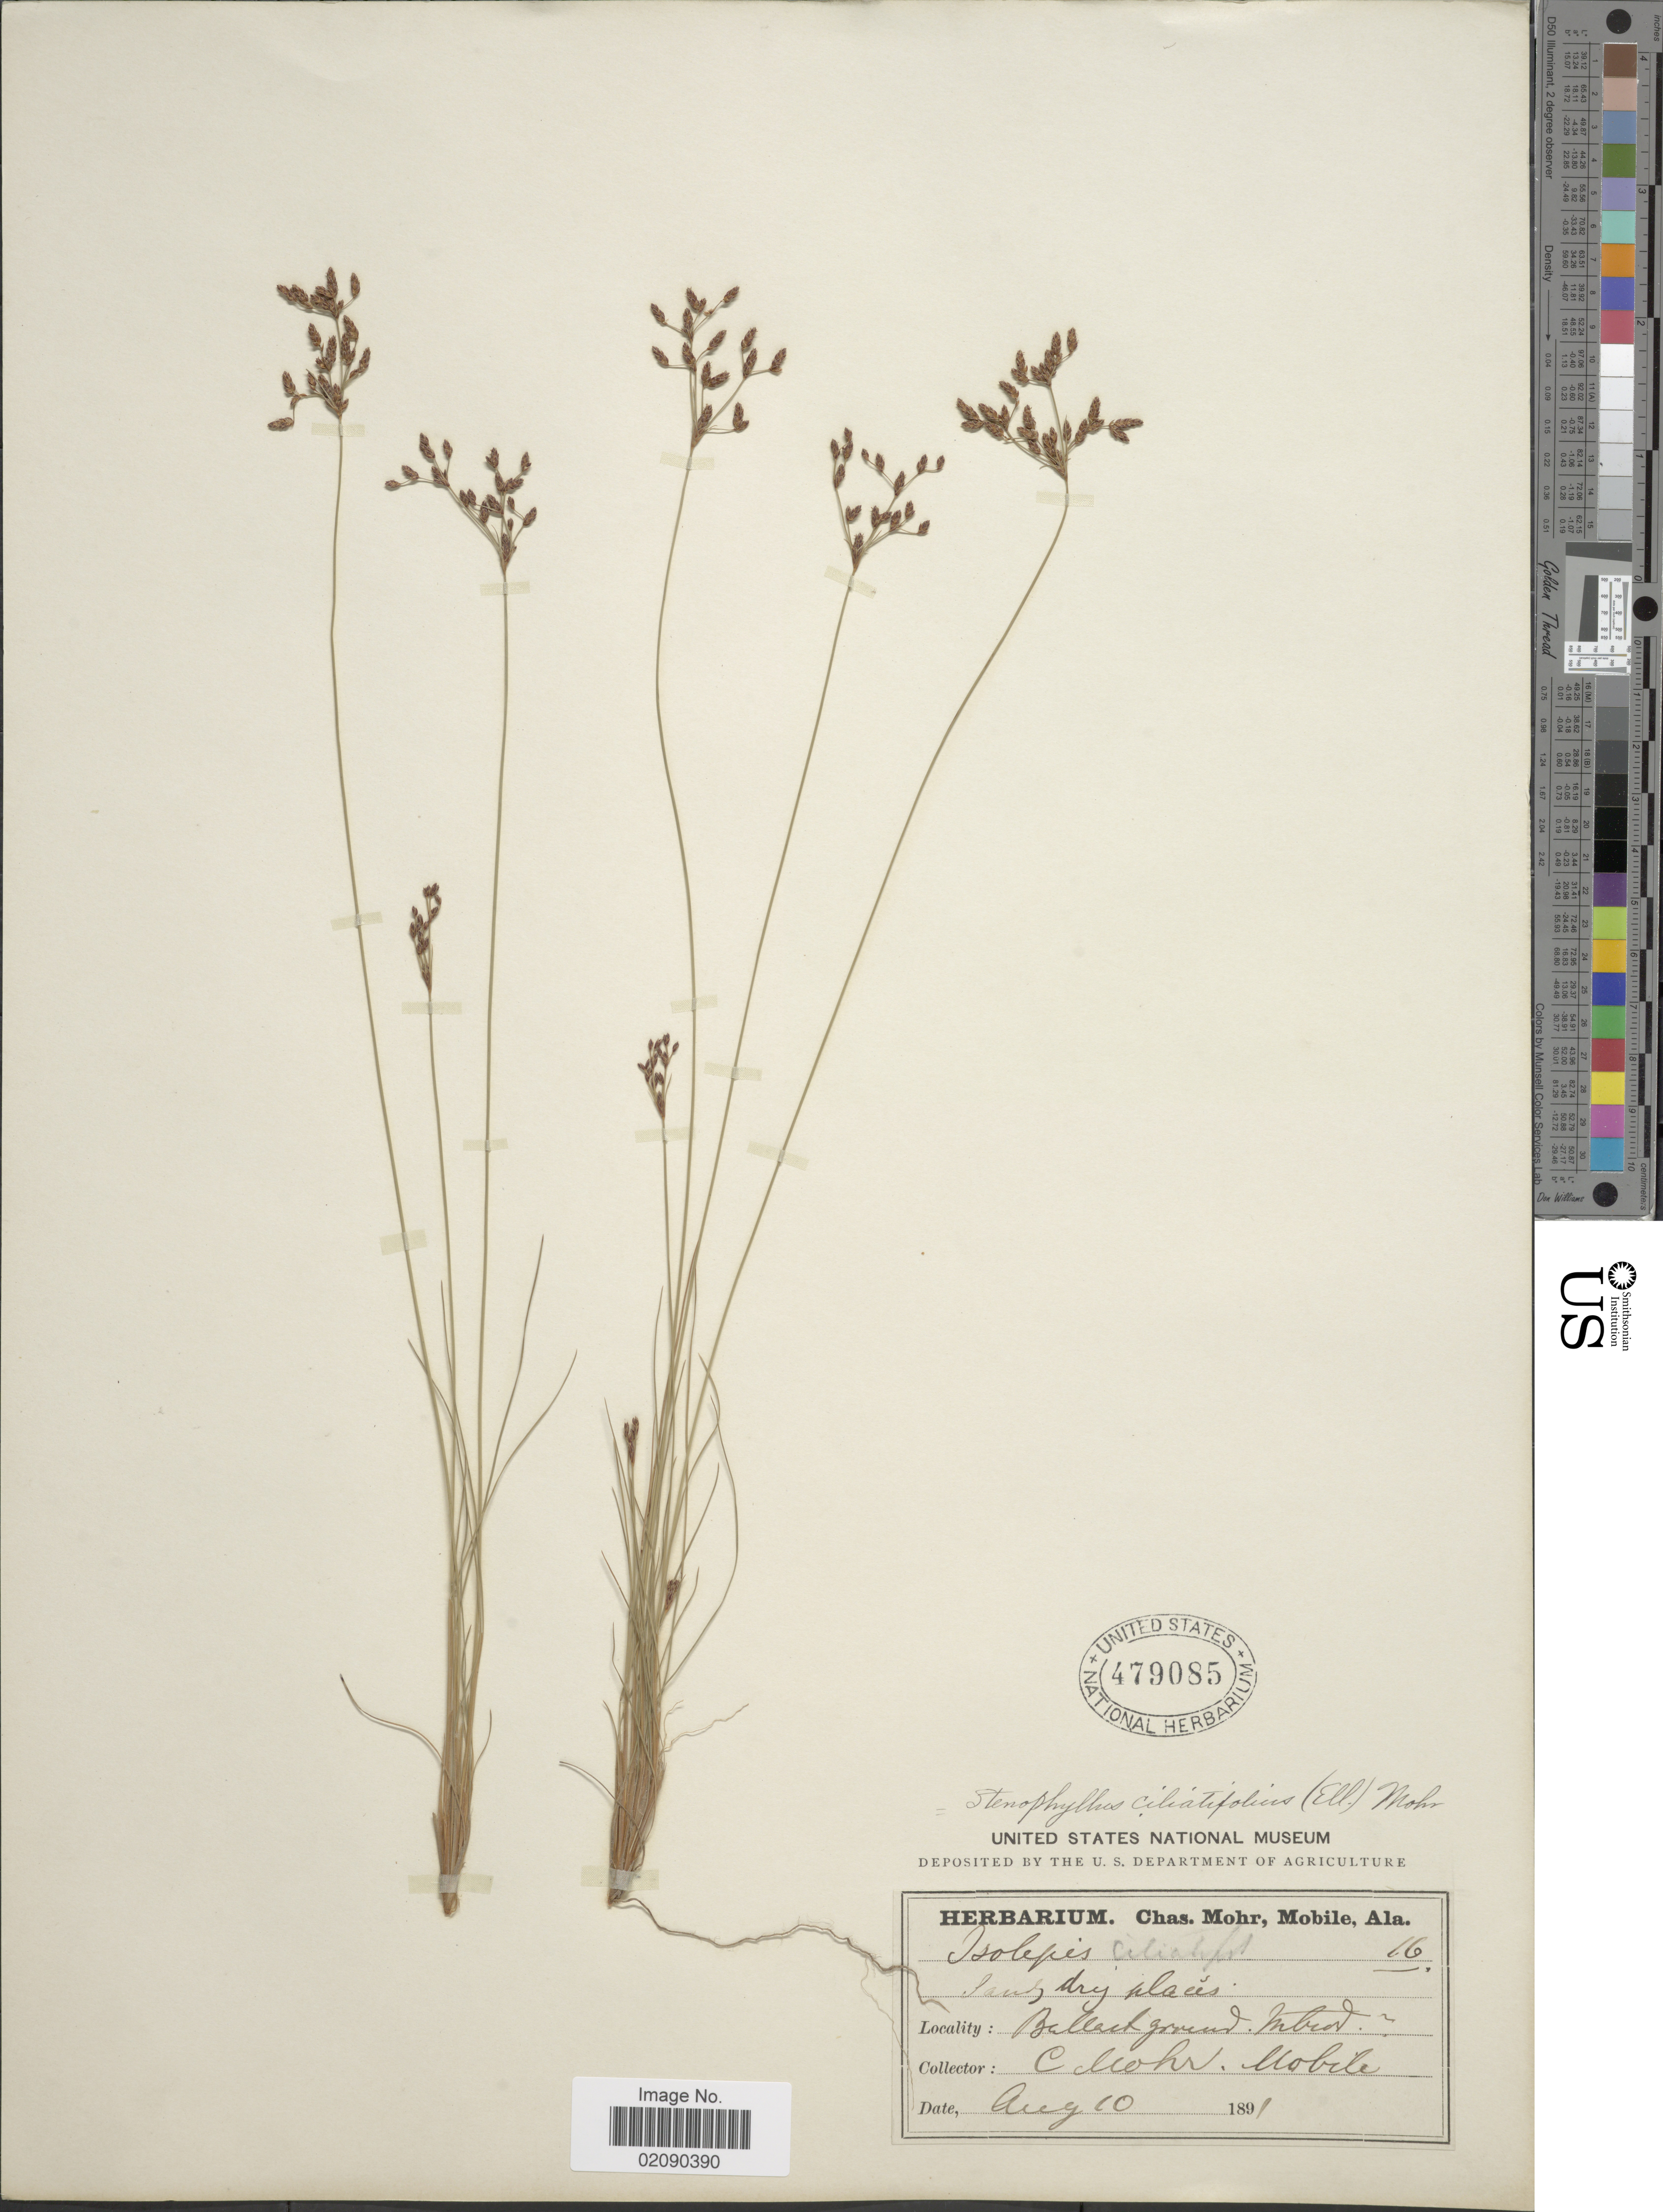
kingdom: Plantae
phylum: Tracheophyta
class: Liliopsida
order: Poales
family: Cyperaceae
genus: Bulbostylis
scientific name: Bulbostylis ciliatifolia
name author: (Elliott) Fernald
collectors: C. T. Mohr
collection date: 1891-08-10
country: United States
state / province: Alabama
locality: Mobile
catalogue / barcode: US 479085